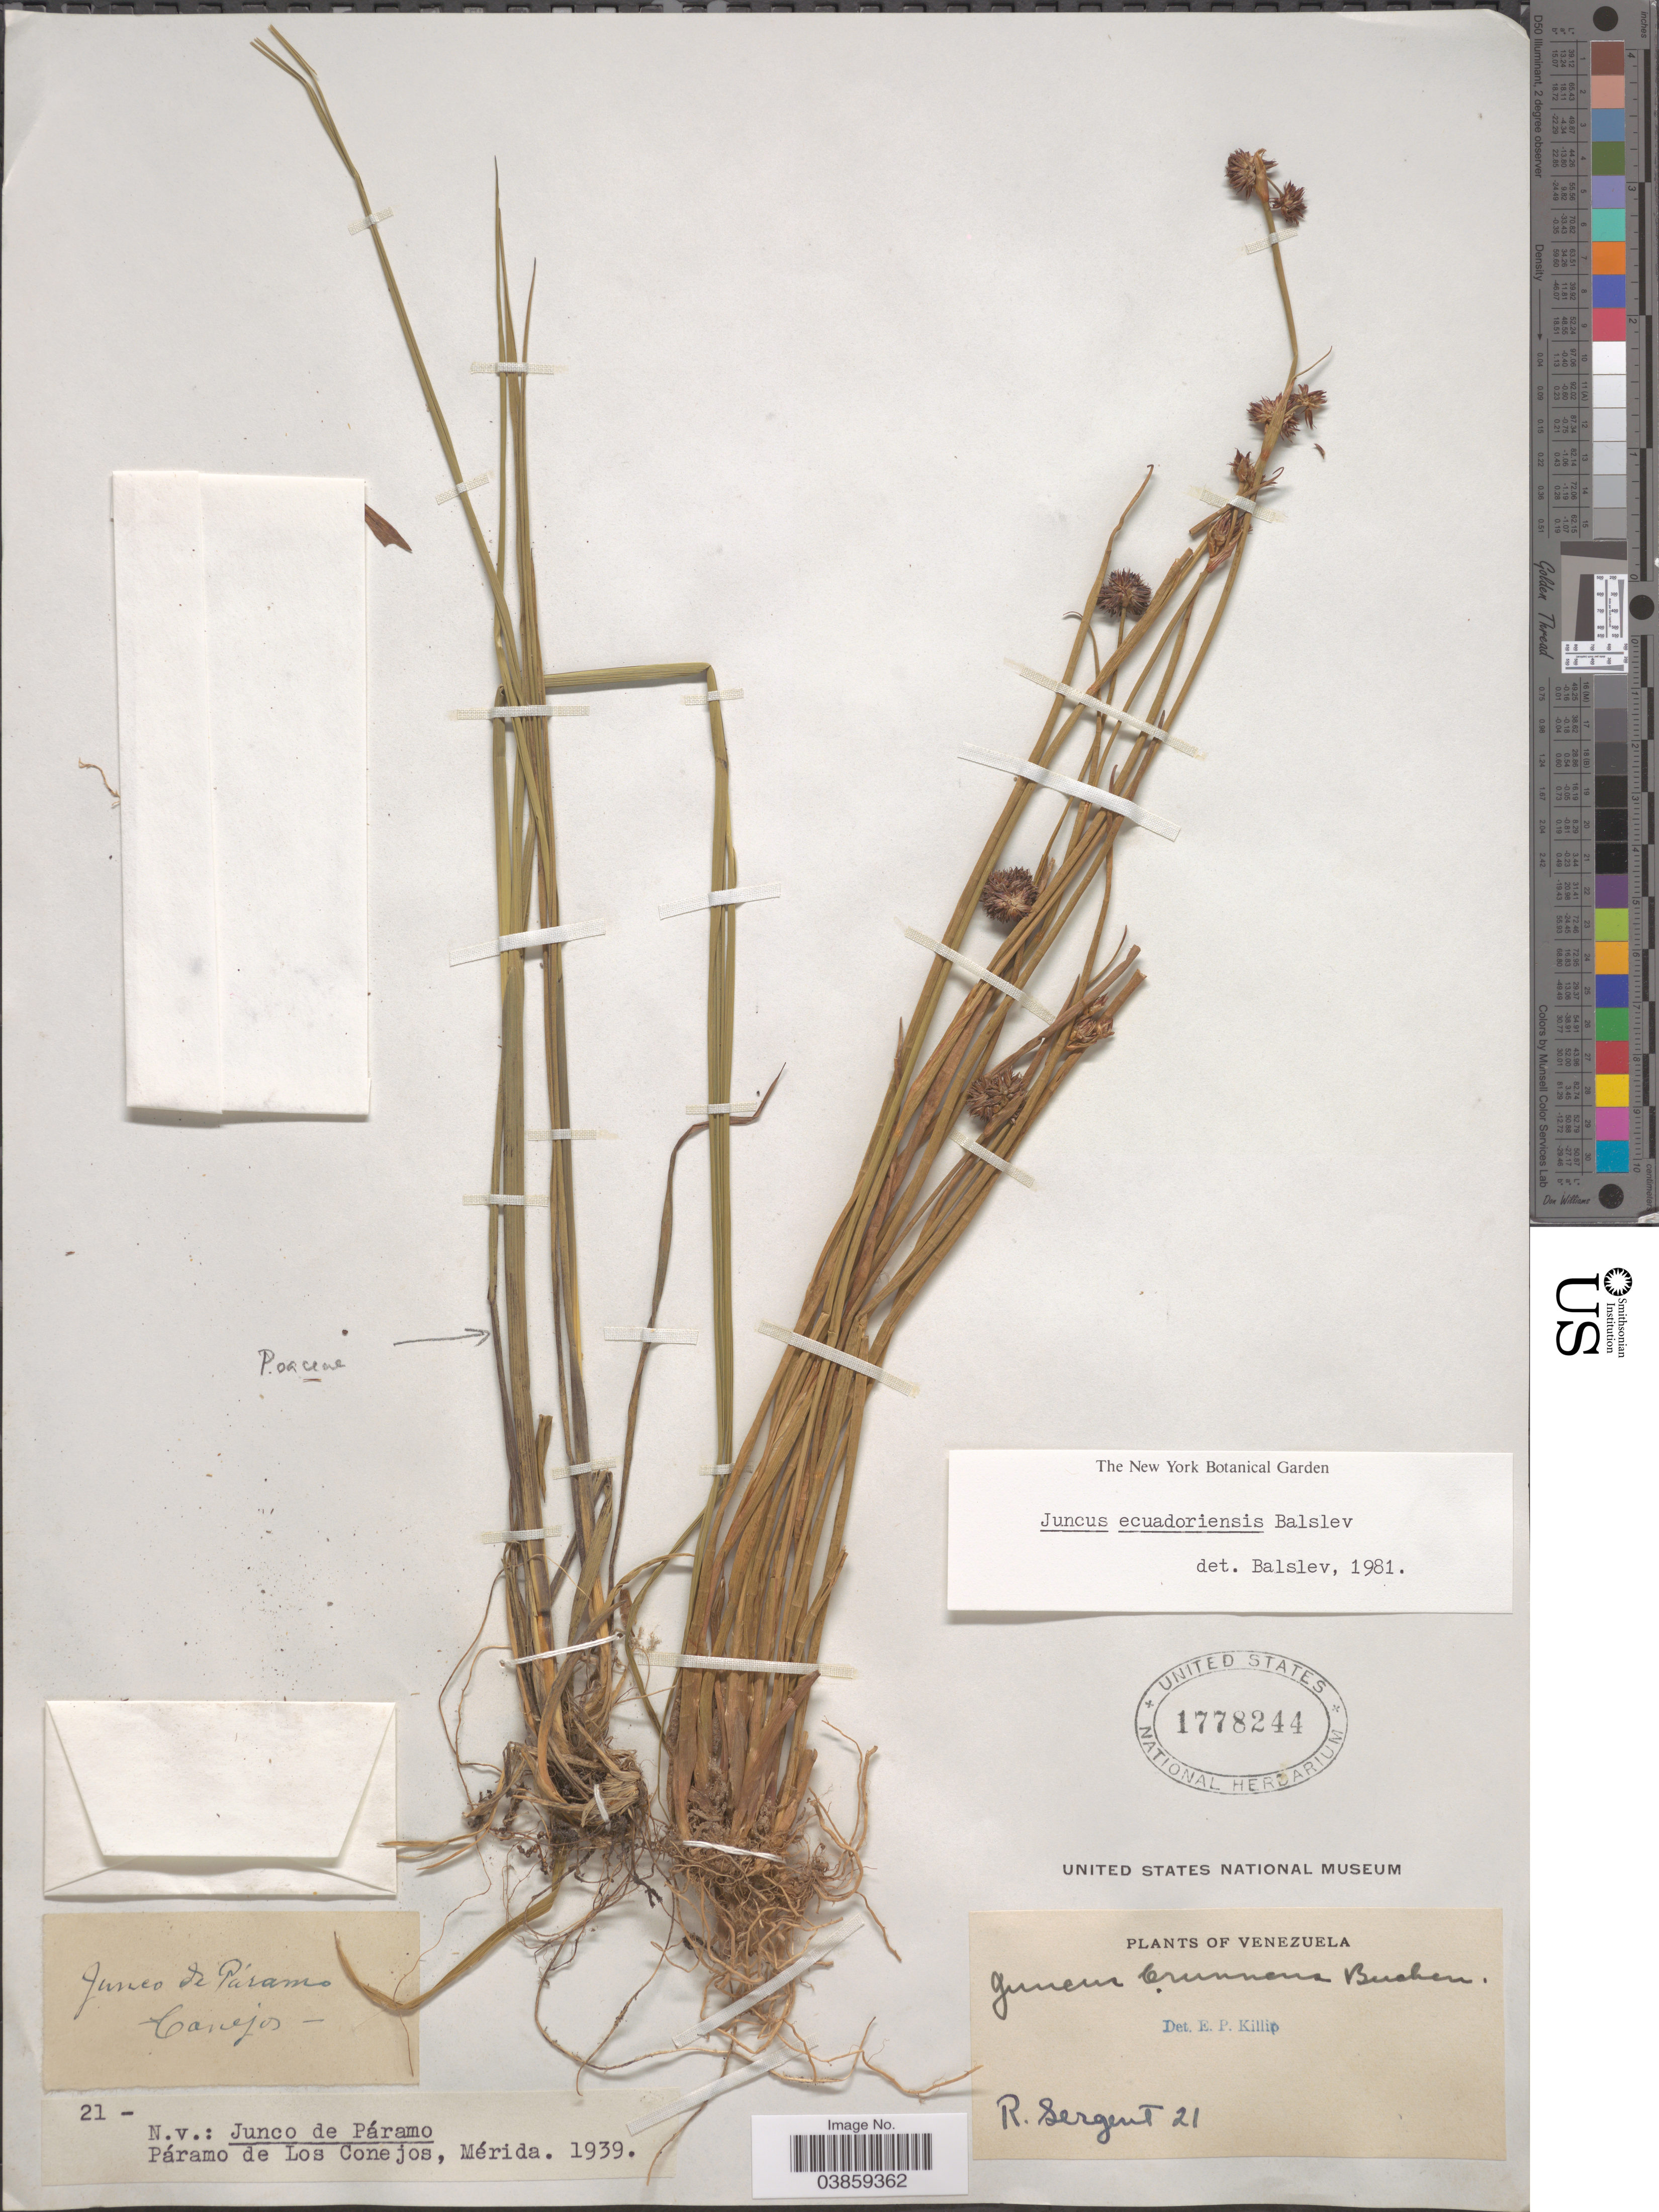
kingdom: Plantae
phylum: Tracheophyta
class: Liliopsida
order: Poales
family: Juncaceae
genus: Juncus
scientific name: Juncus ecuadoriensis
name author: Balslev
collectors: R. Sergent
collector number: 21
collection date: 1939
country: Venezuela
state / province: Merida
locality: Páramo de Los Conejos.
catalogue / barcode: US 1778244